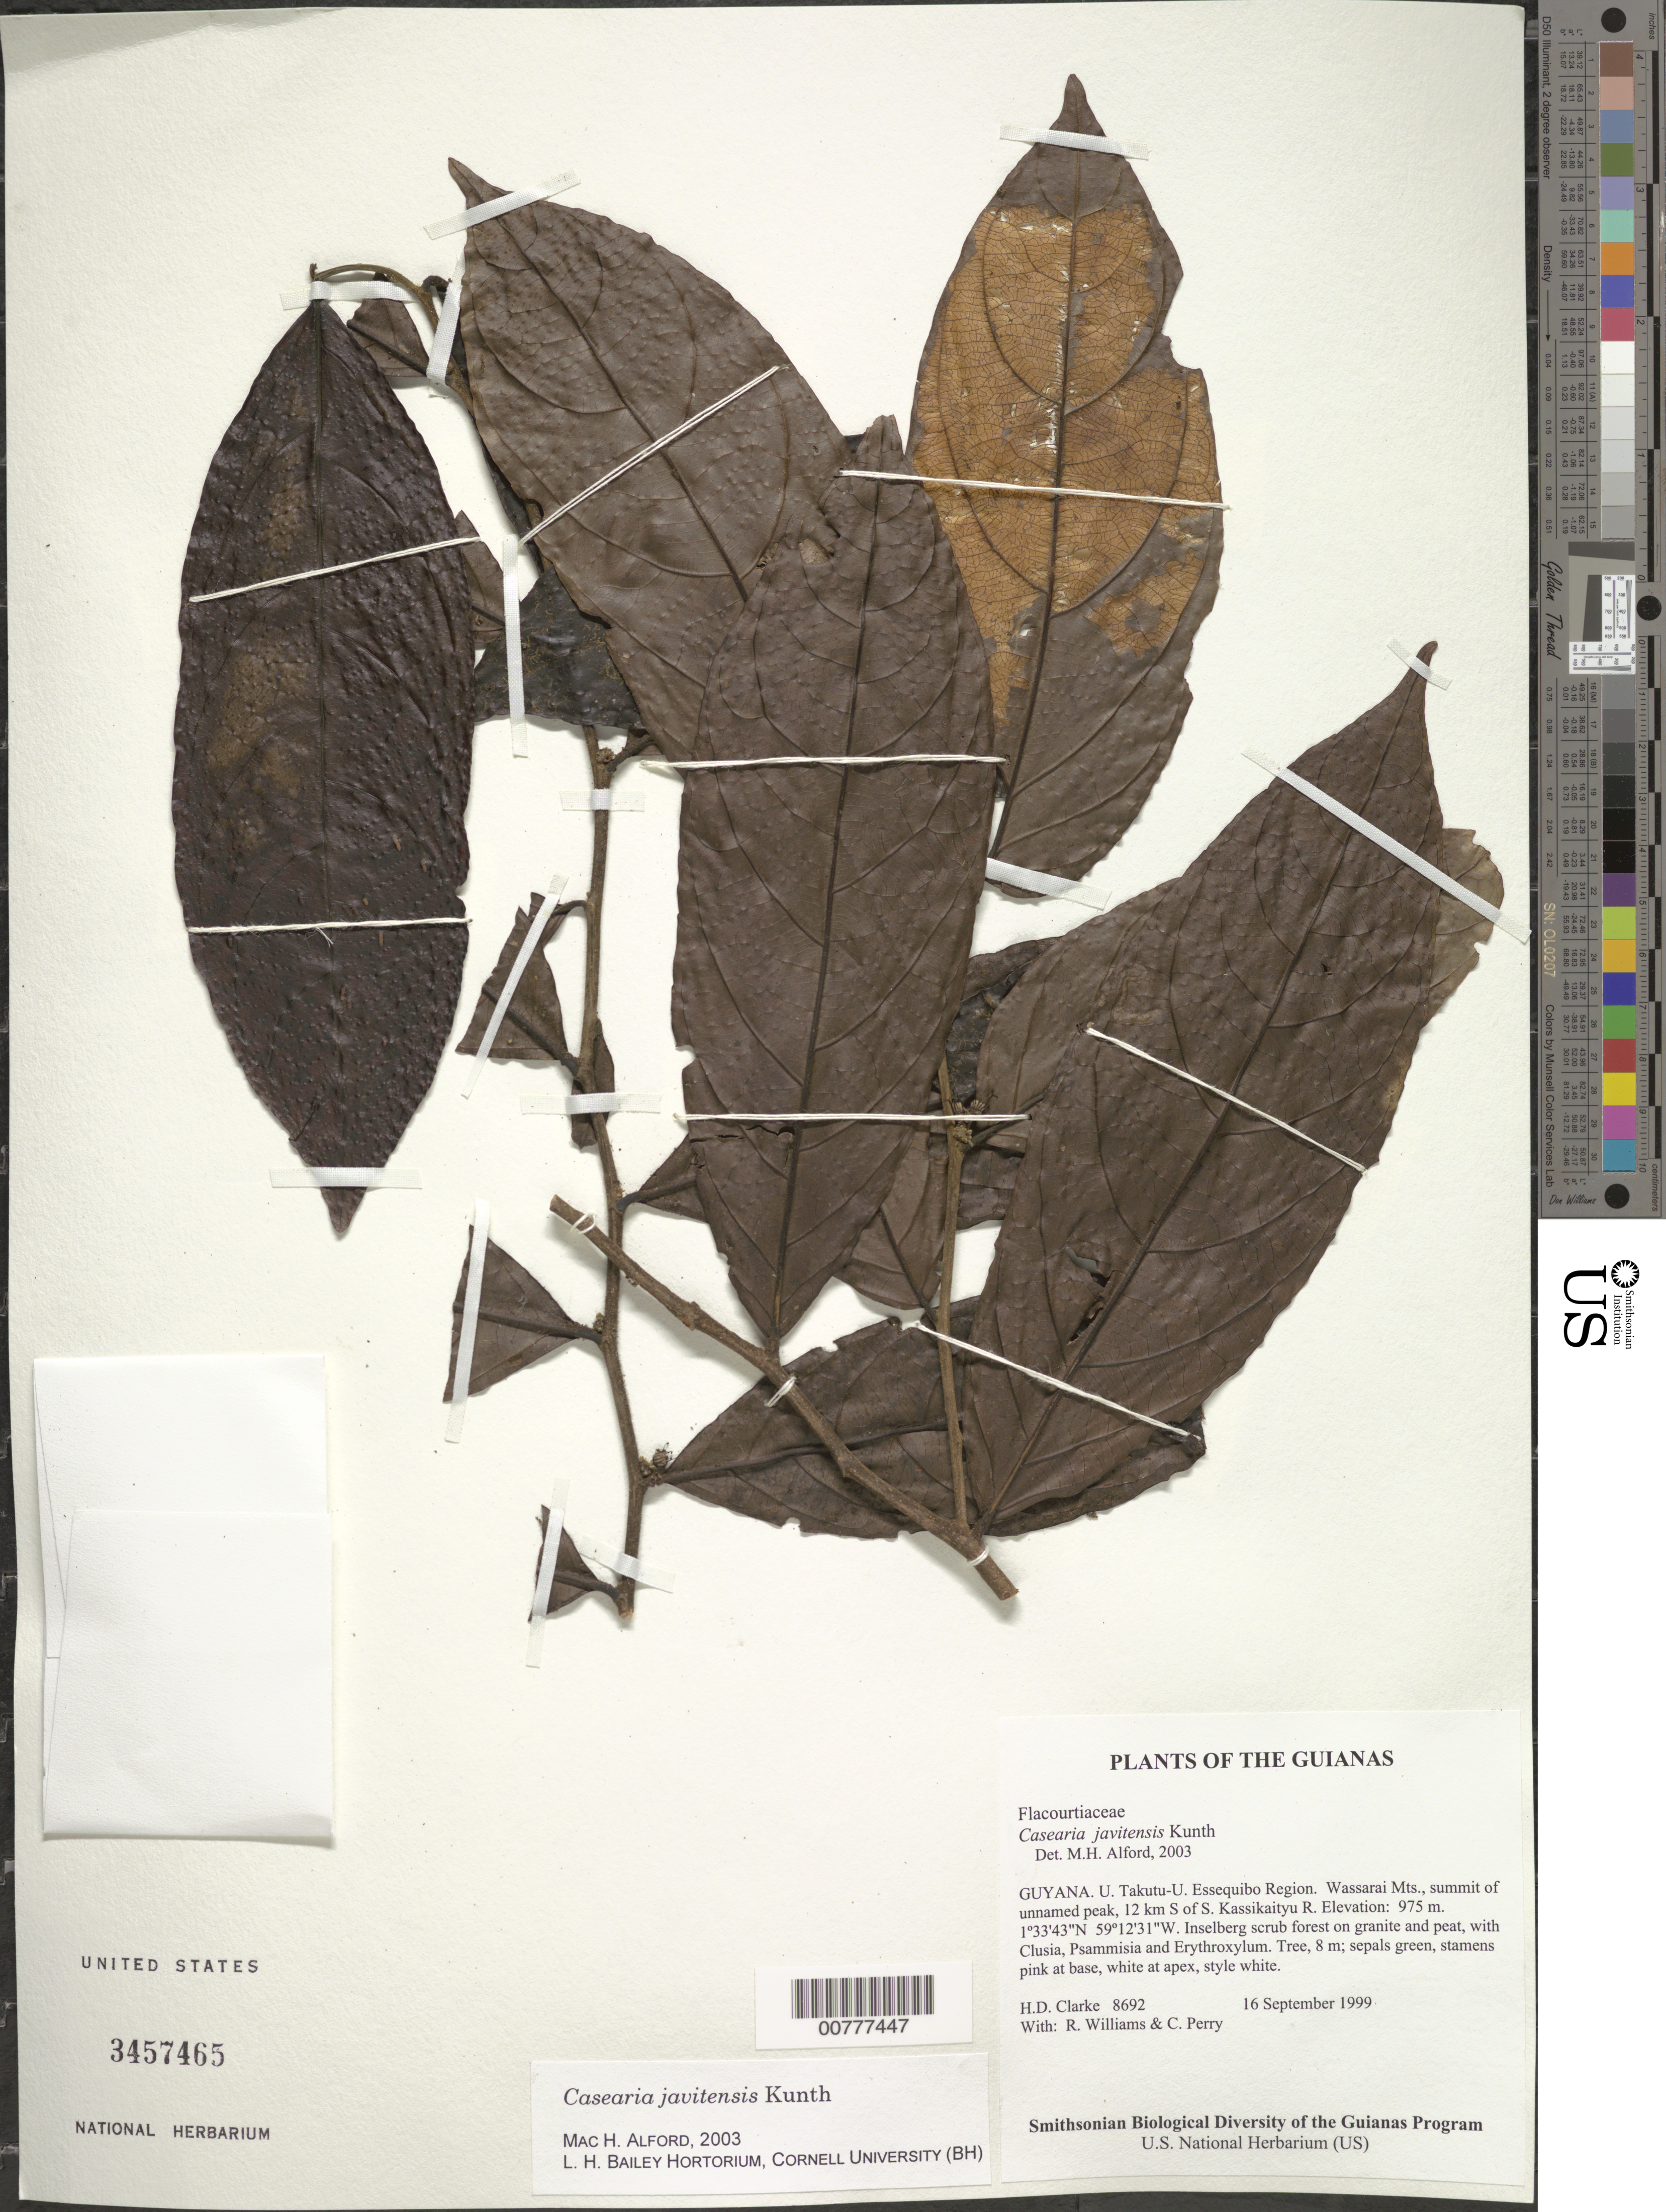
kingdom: Plantae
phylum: Tracheophyta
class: Magnoliopsida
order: Malpighiales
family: Salicaceae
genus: Piparea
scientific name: Piparea multiflora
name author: C.F. Gaertn.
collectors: H. D. Clarke, R. Williams & C. Perry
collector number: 8692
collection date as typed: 16 September 1999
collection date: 1999-09-16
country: Guyana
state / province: U. Takutu-U. Essequibo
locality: Wassarai Mts., summit of unnamed peak, 12 km S of S. Kassikaityu R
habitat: Inselberg scrub forest on granite and peat, with Clusia, Psammisia and Erythroxylum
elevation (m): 975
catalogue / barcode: US 3457465